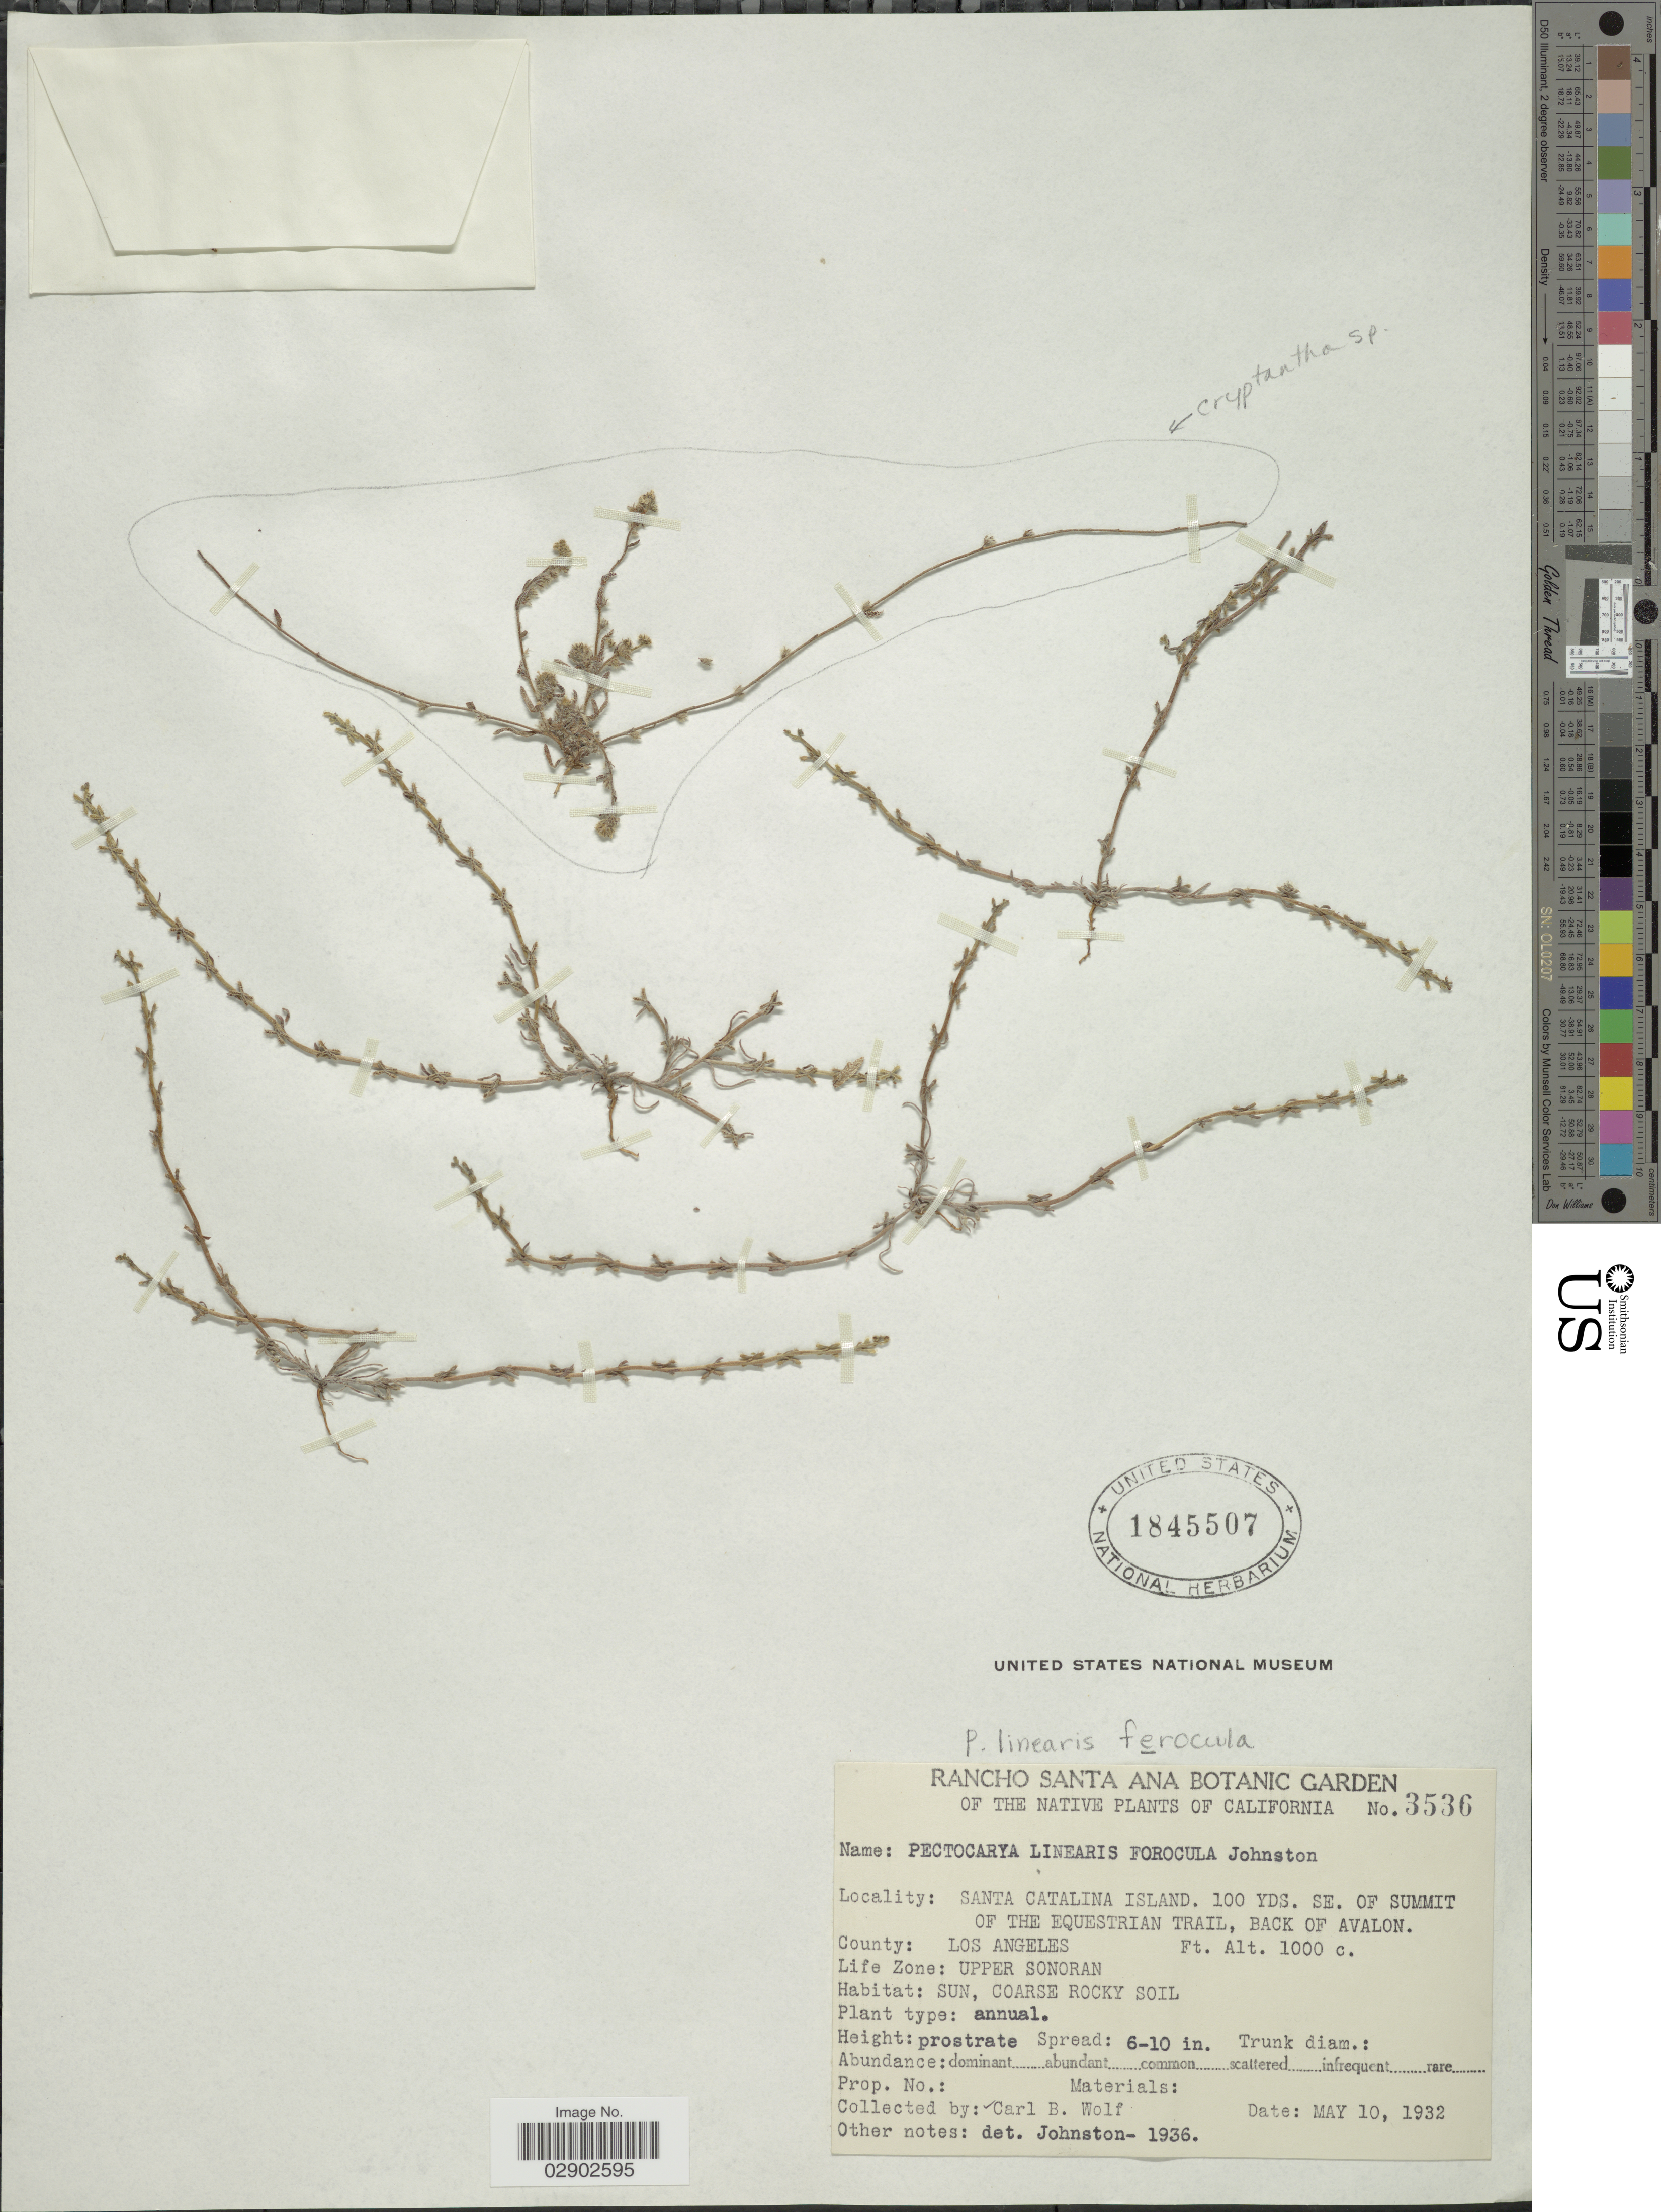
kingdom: Plantae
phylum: Tracheophyta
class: Magnoliopsida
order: Boraginales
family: Boraginaceae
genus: Pectocarya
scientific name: Pectocarya linearis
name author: (Ruiz & Pav.) DC.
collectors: C. B. Wolf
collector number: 3536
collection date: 1932-05-10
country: United States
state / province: California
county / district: Los Angeles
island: Santa Catalina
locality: Santa Catalina Island. 100 yds. SE. of summit of the Equestrian Trail, back of Avalon, County: Los Angeles, Life Zone: Upper Sonoran.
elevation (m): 305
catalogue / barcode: US 1845507